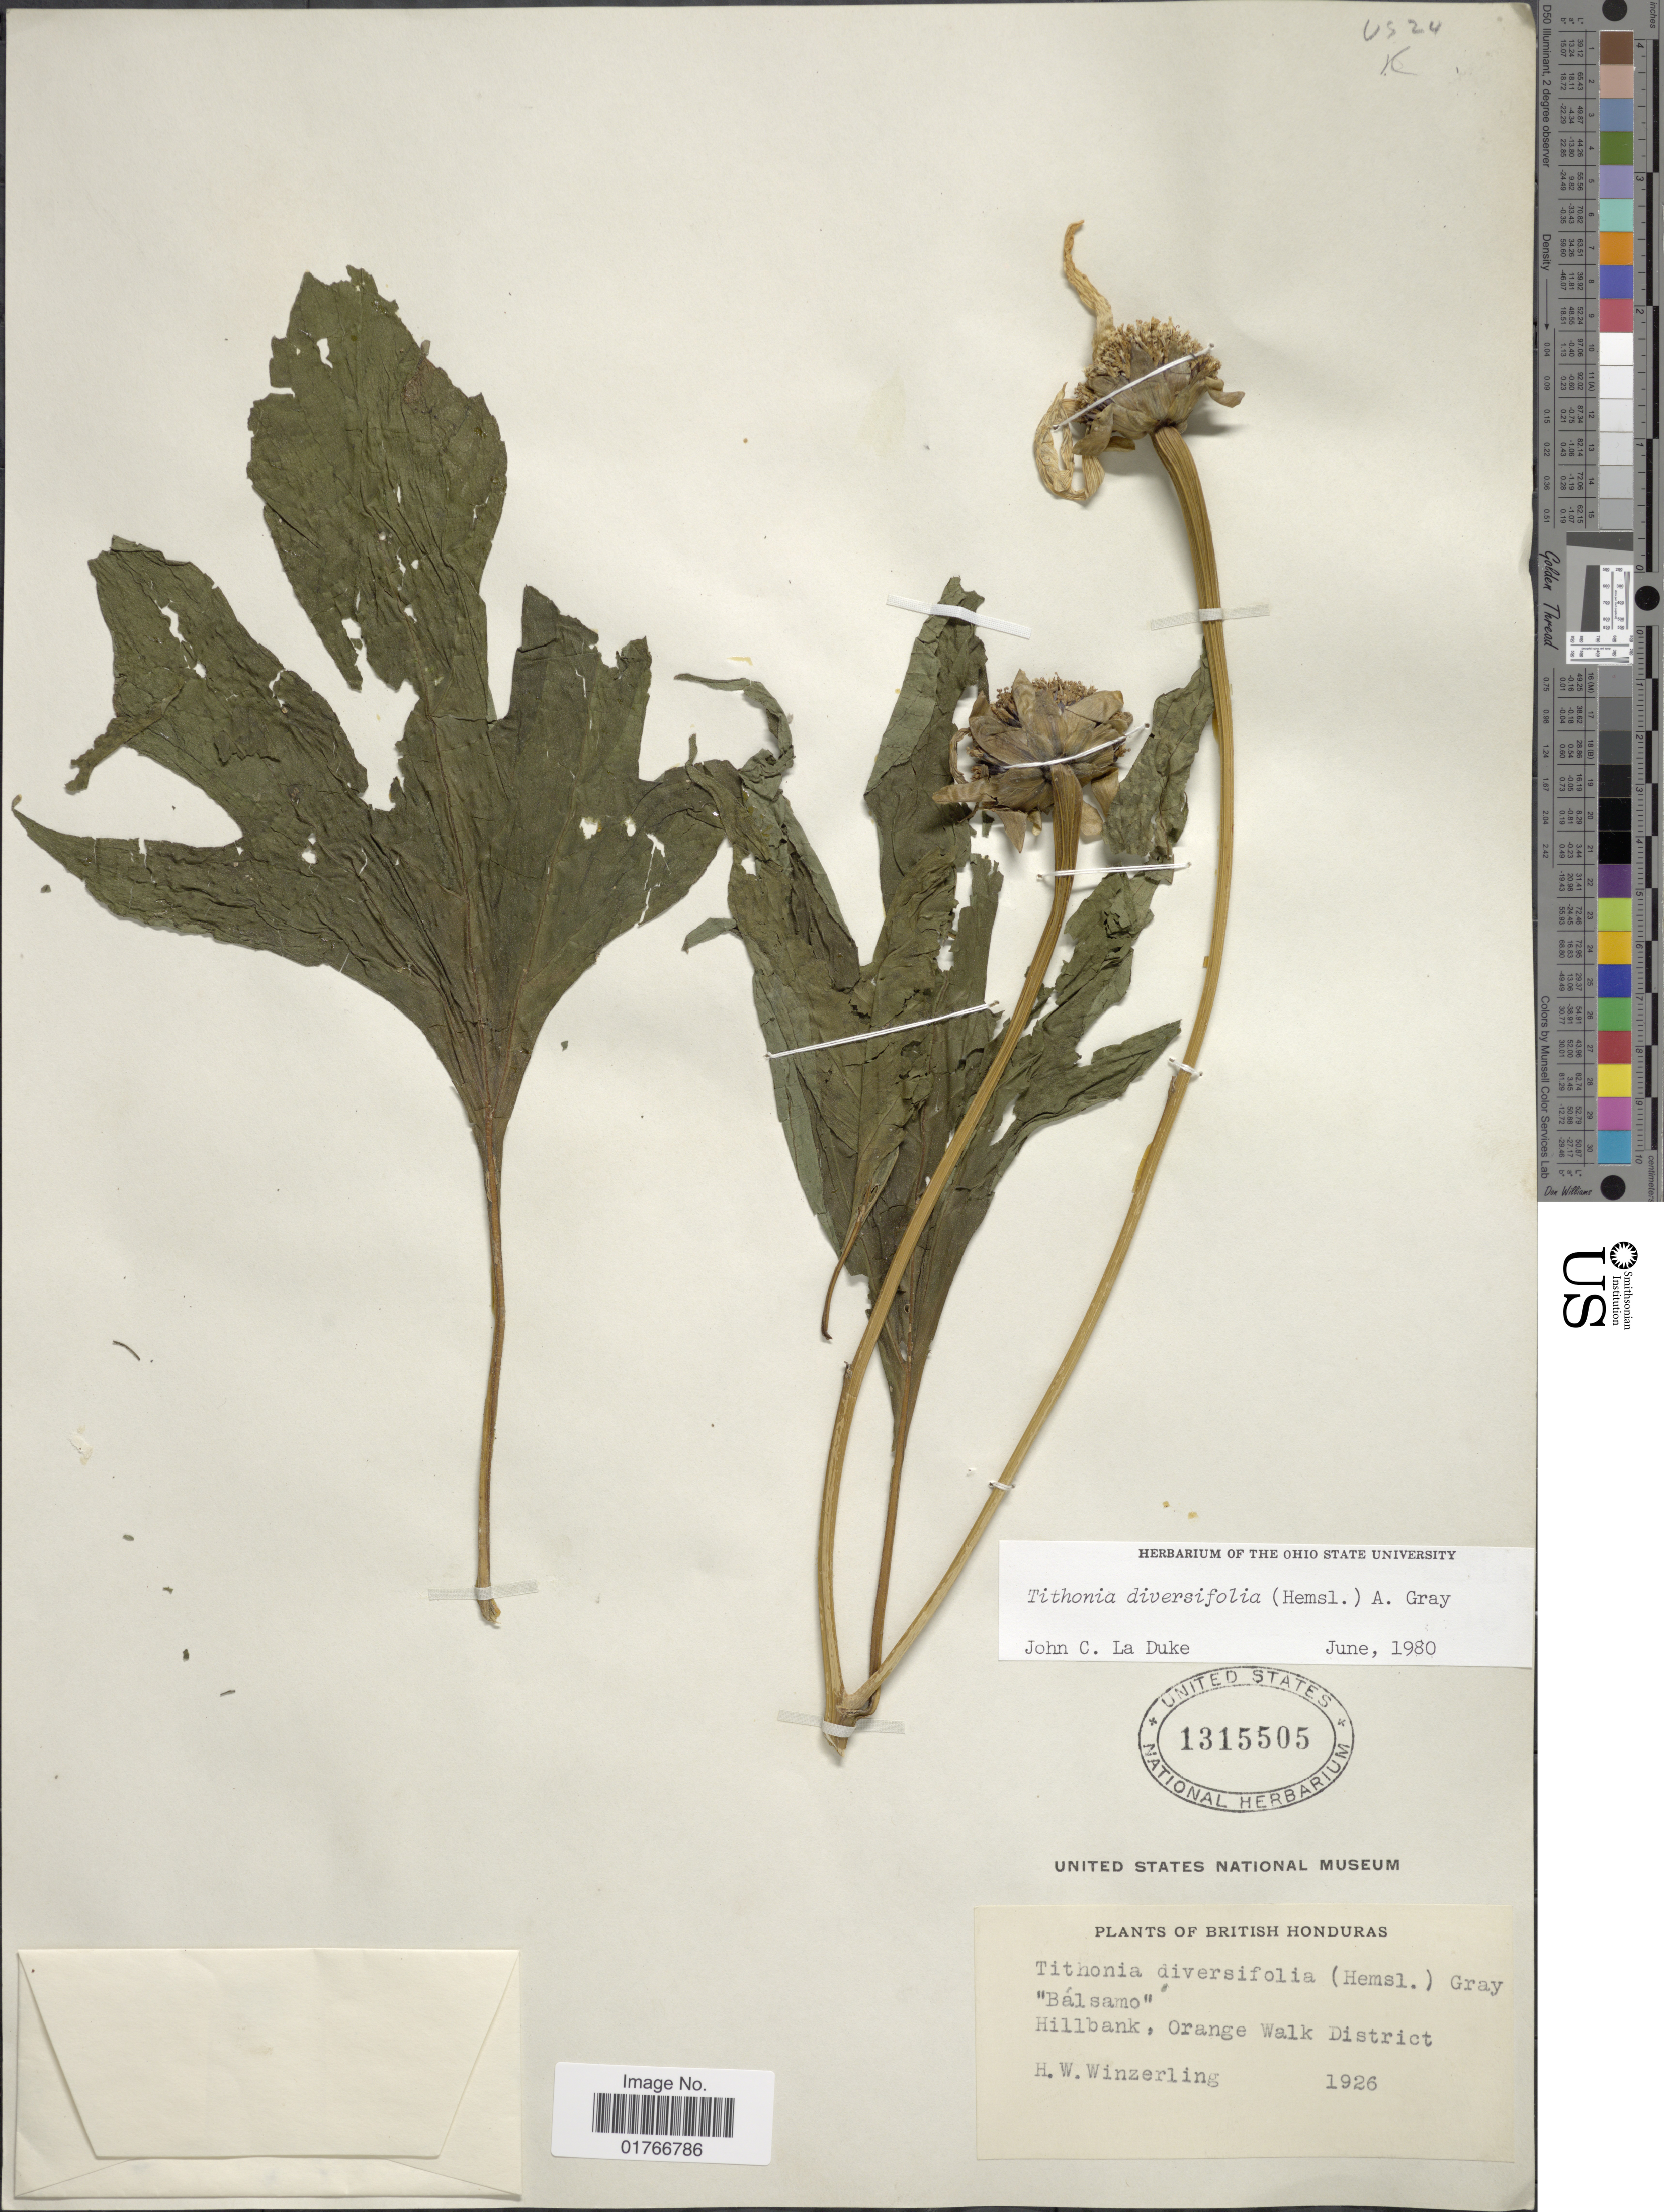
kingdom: Plantae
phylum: Tracheophyta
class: Magnoliopsida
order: Asterales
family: Asteraceae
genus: Tithonia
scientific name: Tithonia diversifolia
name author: (Hemsl.) A. Gray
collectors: H. Winzerling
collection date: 1926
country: Belize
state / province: Orange Walk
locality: British Honduras, Hillbank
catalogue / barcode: US 1315505